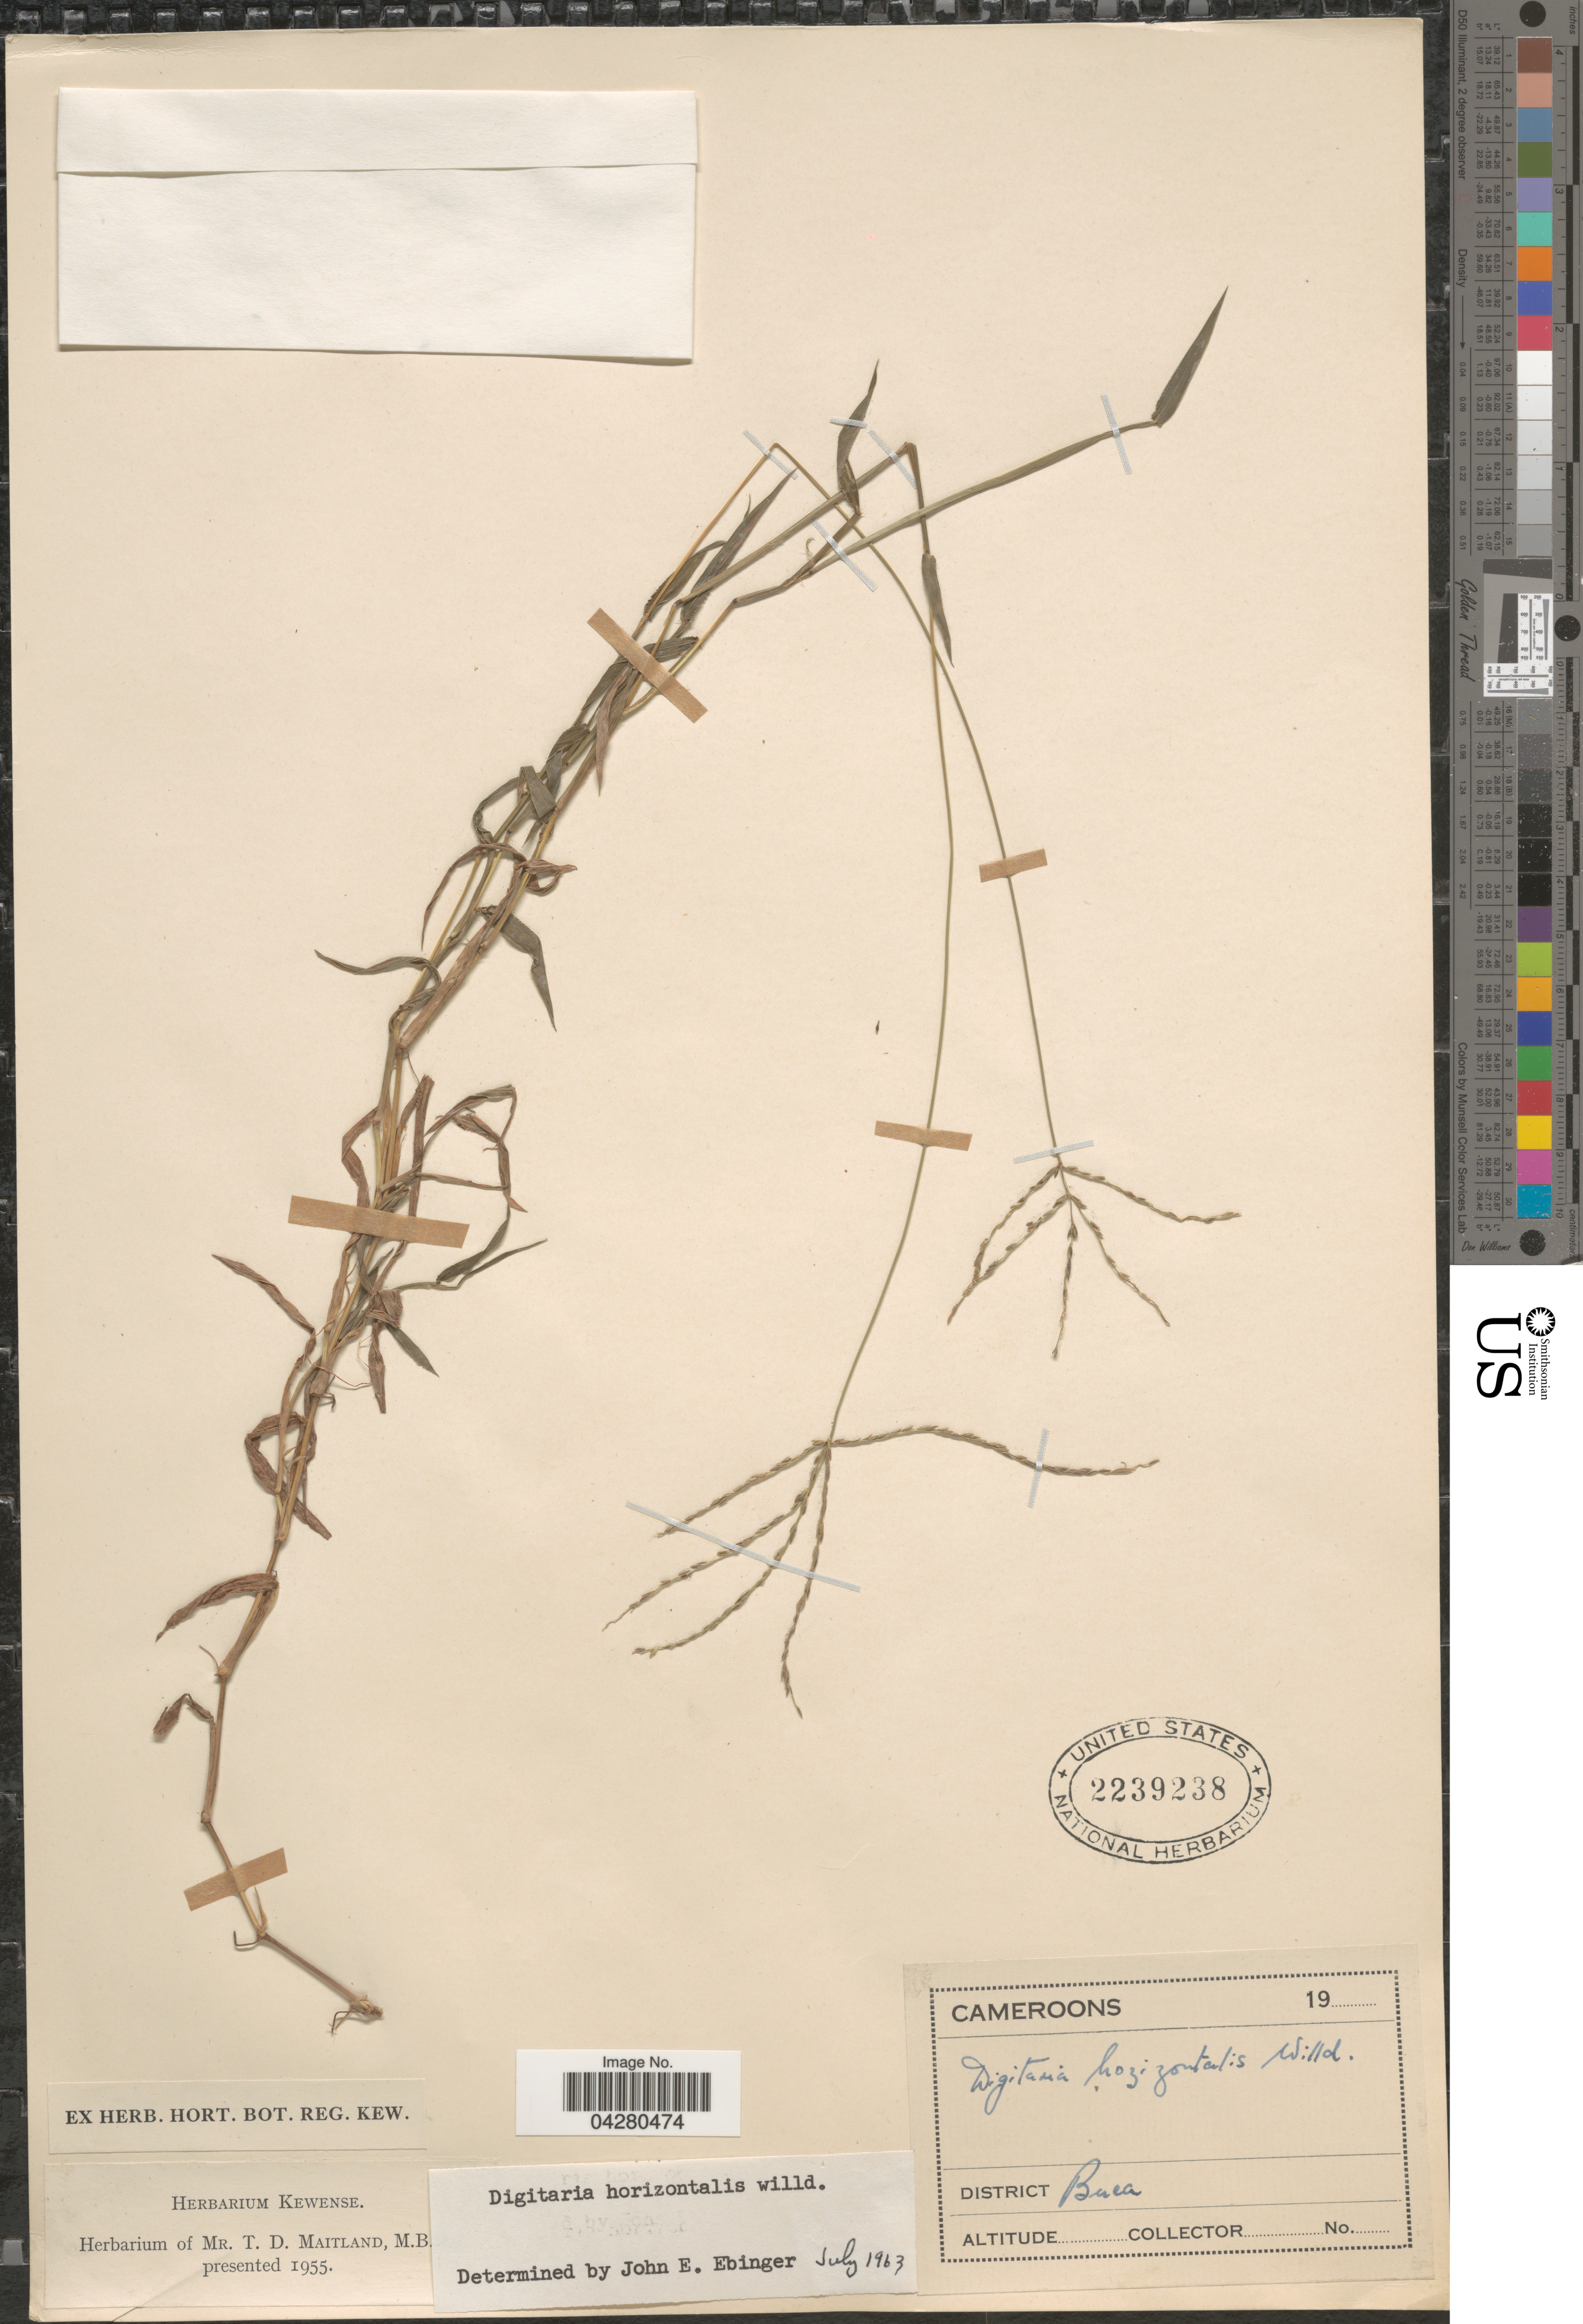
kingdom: Plantae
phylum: Tracheophyta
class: Liliopsida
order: Poales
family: Poaceae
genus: Digitaria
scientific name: Digitaria horizontalis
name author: Willd.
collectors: Ex herb. Hort. Bot. Reg. Kew.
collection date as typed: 19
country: Cameroon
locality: Cameroons. District Buea.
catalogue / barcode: US 2239238